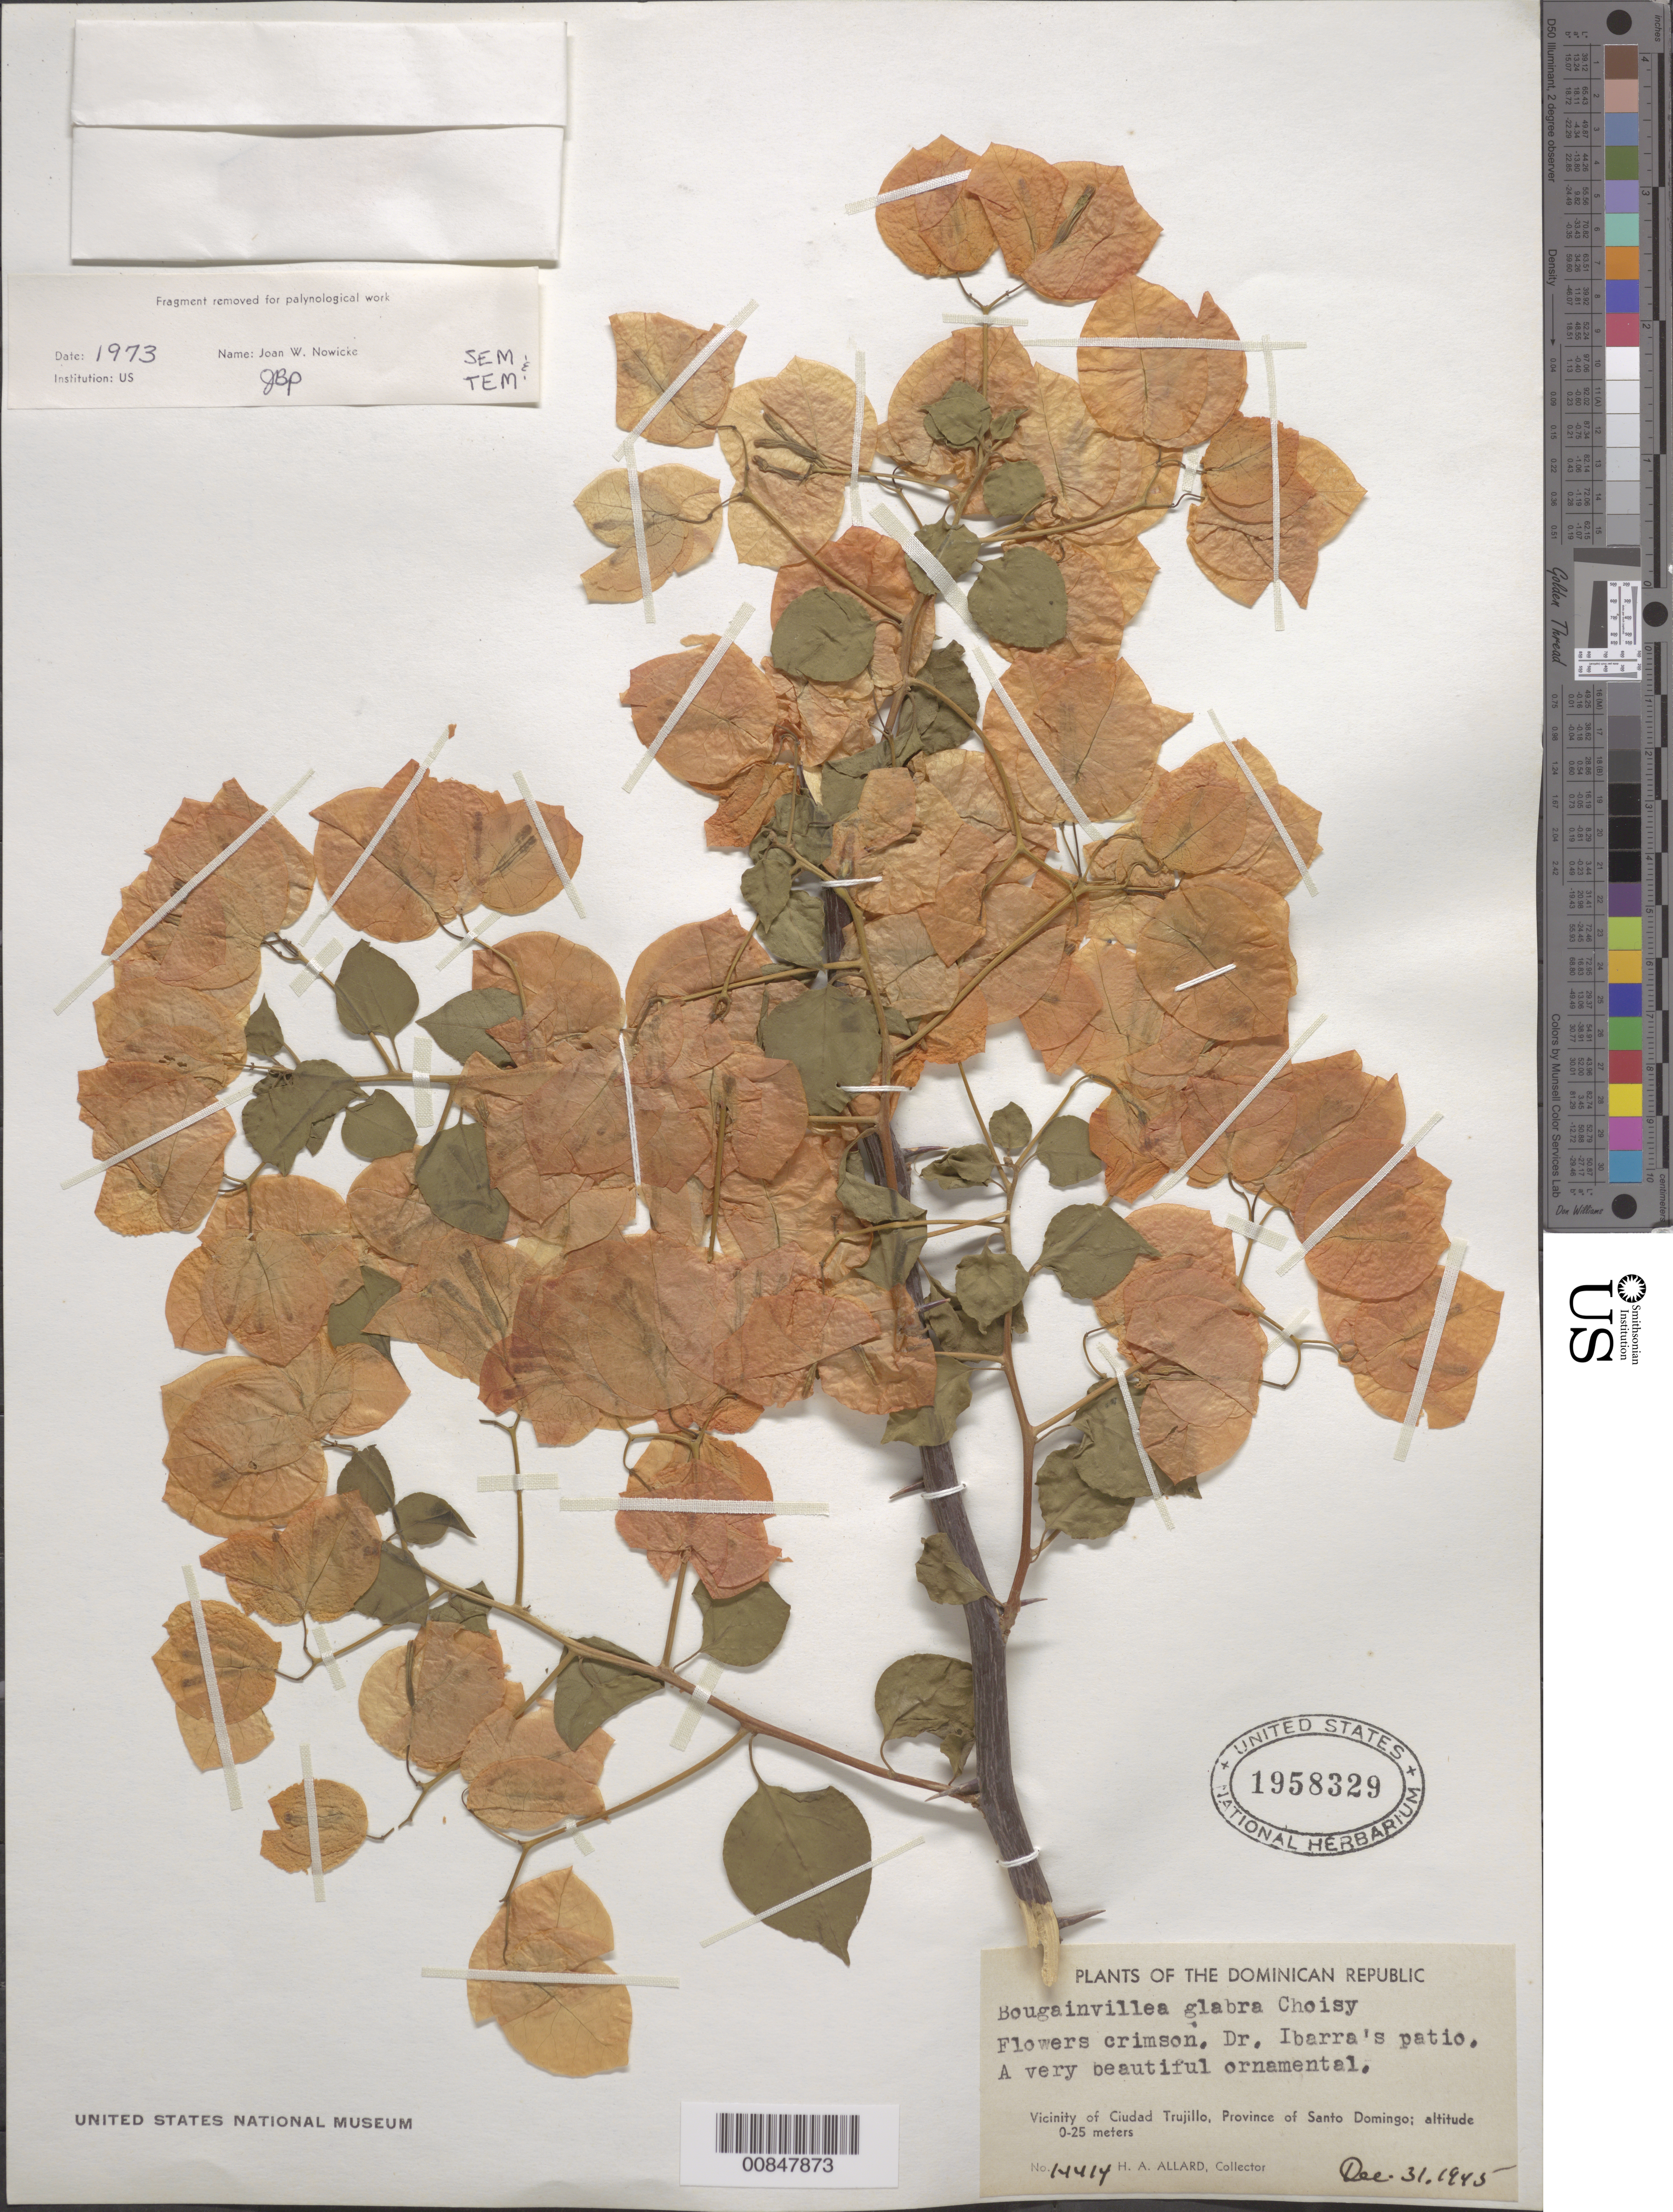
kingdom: Plantae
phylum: Tracheophyta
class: Magnoliopsida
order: Caryophyllales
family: Nyctaginaceae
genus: Bougainvillea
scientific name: Bougainvillea glabra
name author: Choisy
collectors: H. A. Allard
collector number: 14414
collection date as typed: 31 Dec 1945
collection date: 1945-12-31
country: Dominican Republic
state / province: Distrito Nacional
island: Hispaniola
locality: Vicinity of Ciudad Trujillo, Province of Santo Domingo (obsolete). In Dr. Ibarra's patio. Fragment removed for palynological work.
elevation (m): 0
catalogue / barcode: US 1958329